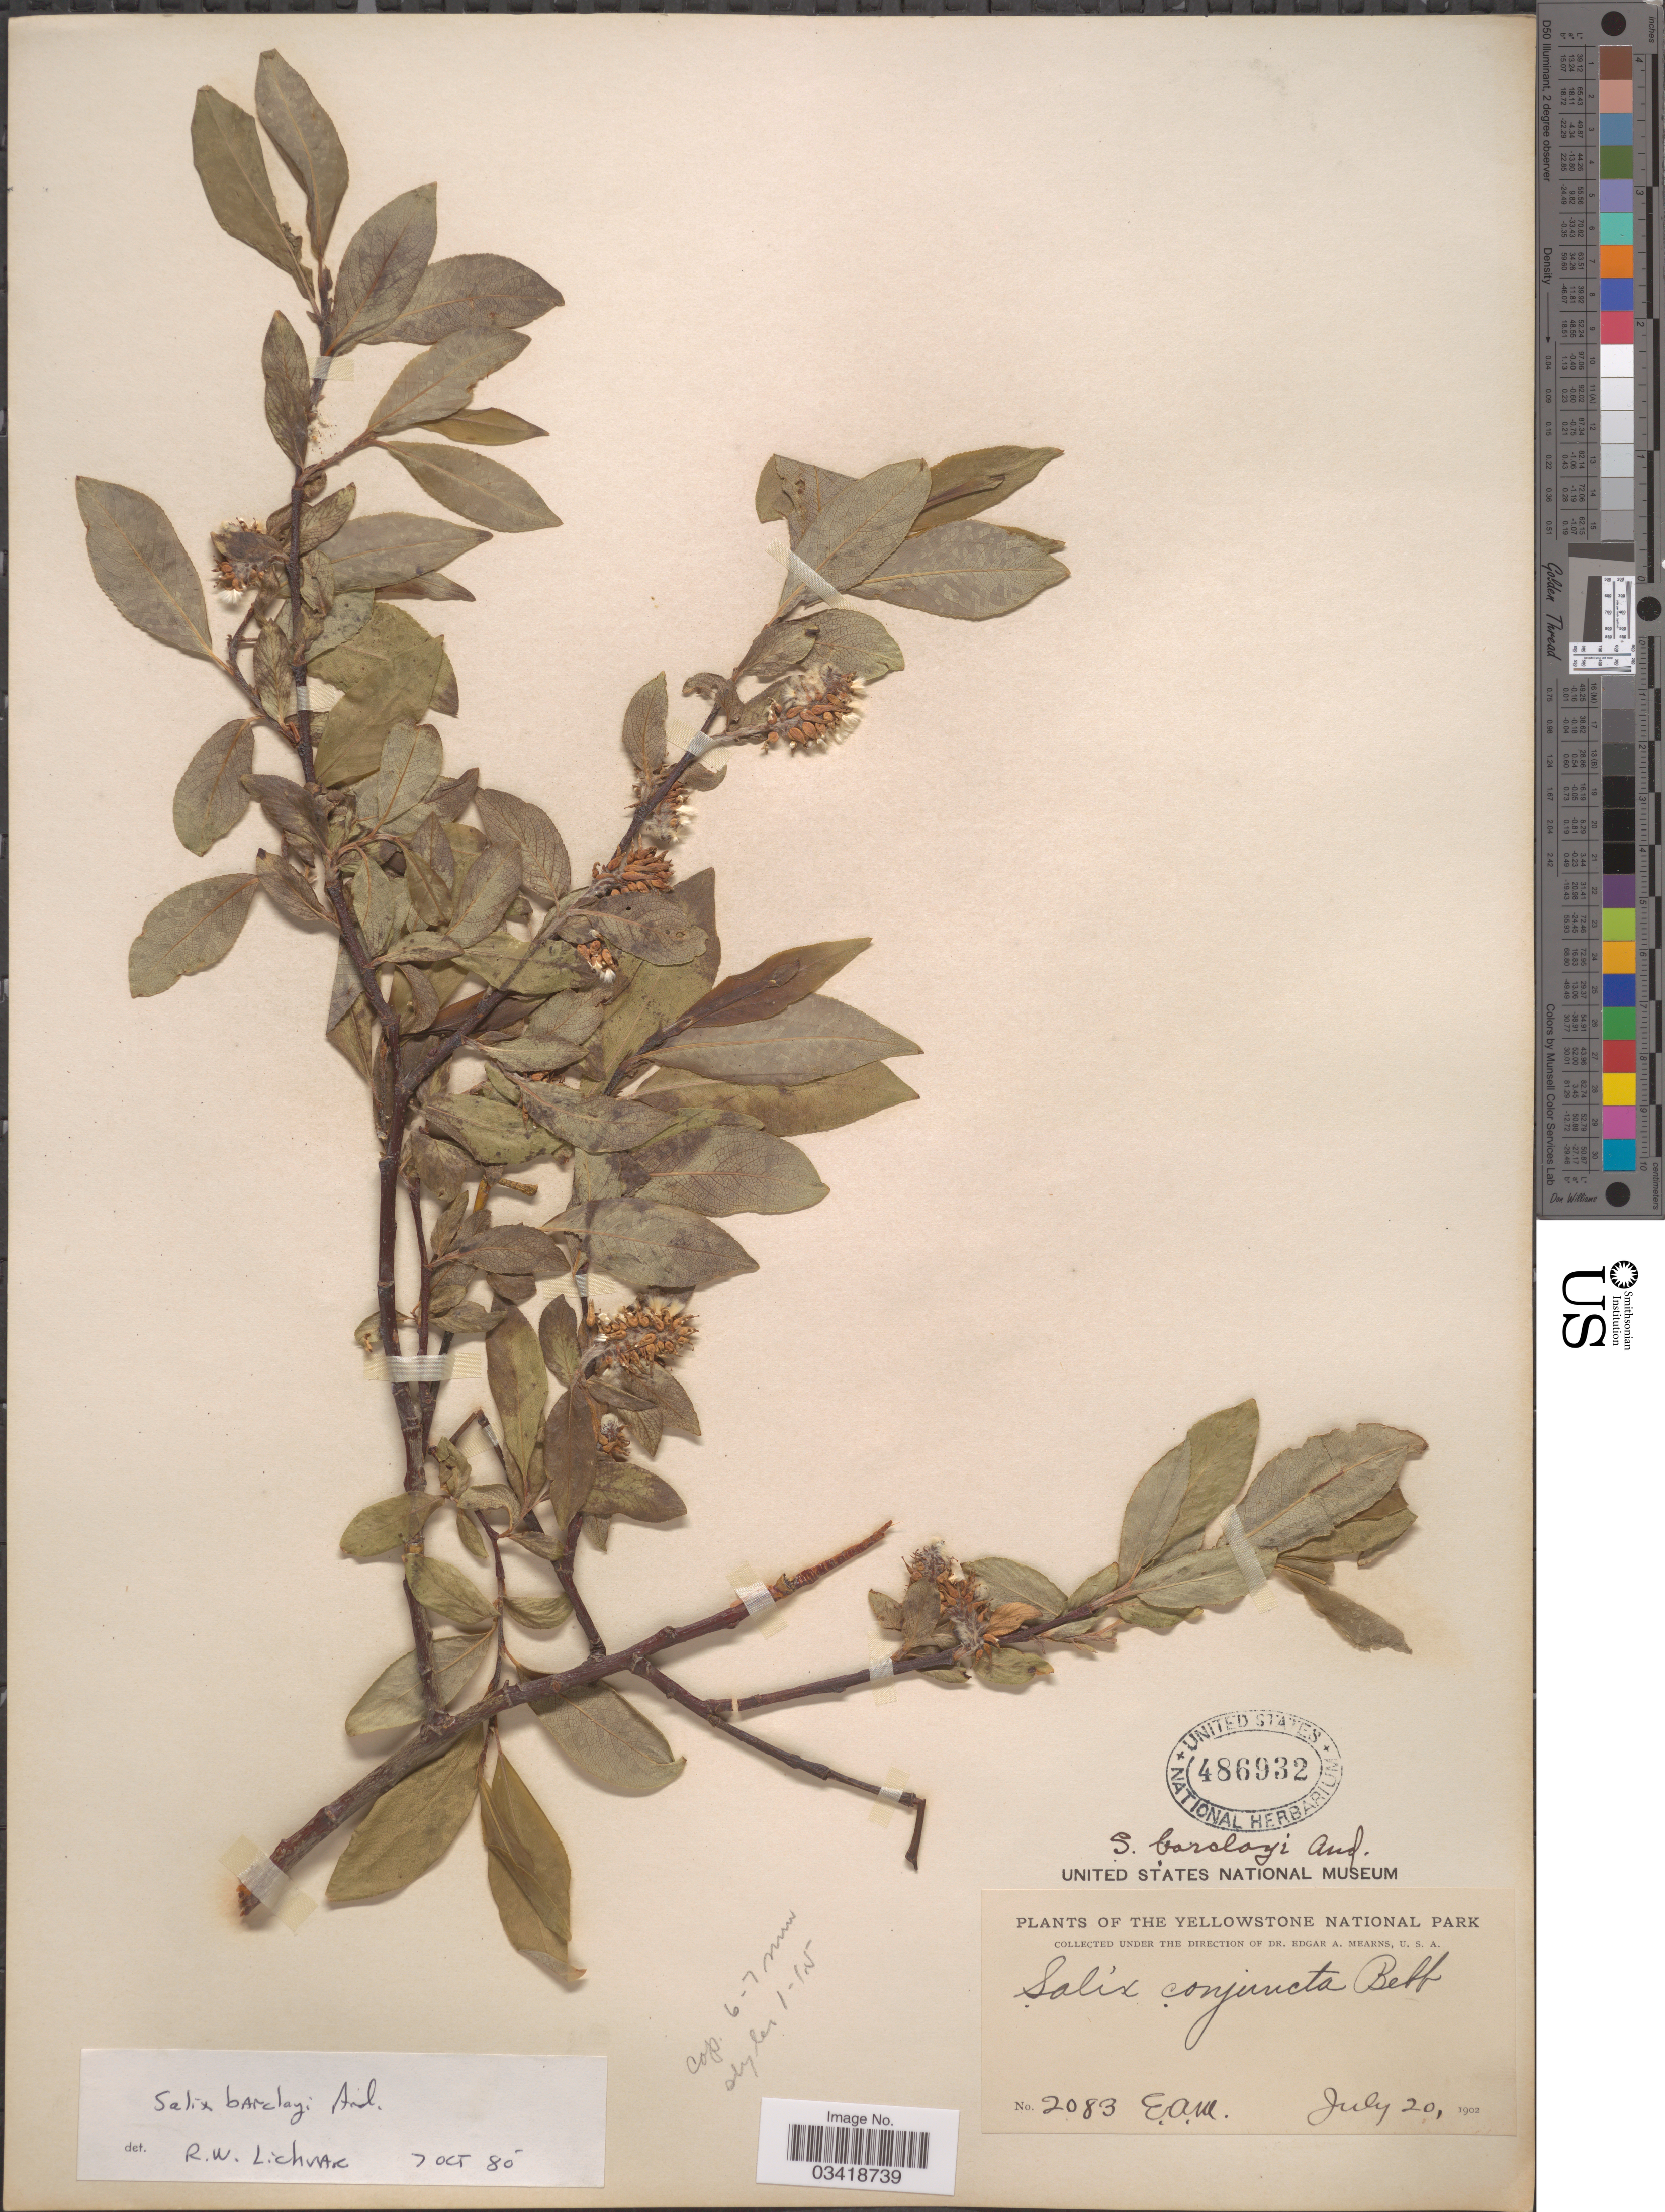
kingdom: Plantae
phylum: Tracheophyta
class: Magnoliopsida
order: Malpighiales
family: Salicaceae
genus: Salix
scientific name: Salix barclayi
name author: Andersson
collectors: E. A. Mearns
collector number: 2083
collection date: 1902-07-20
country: United States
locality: The Yellowstone National Park.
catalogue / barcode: US 486932